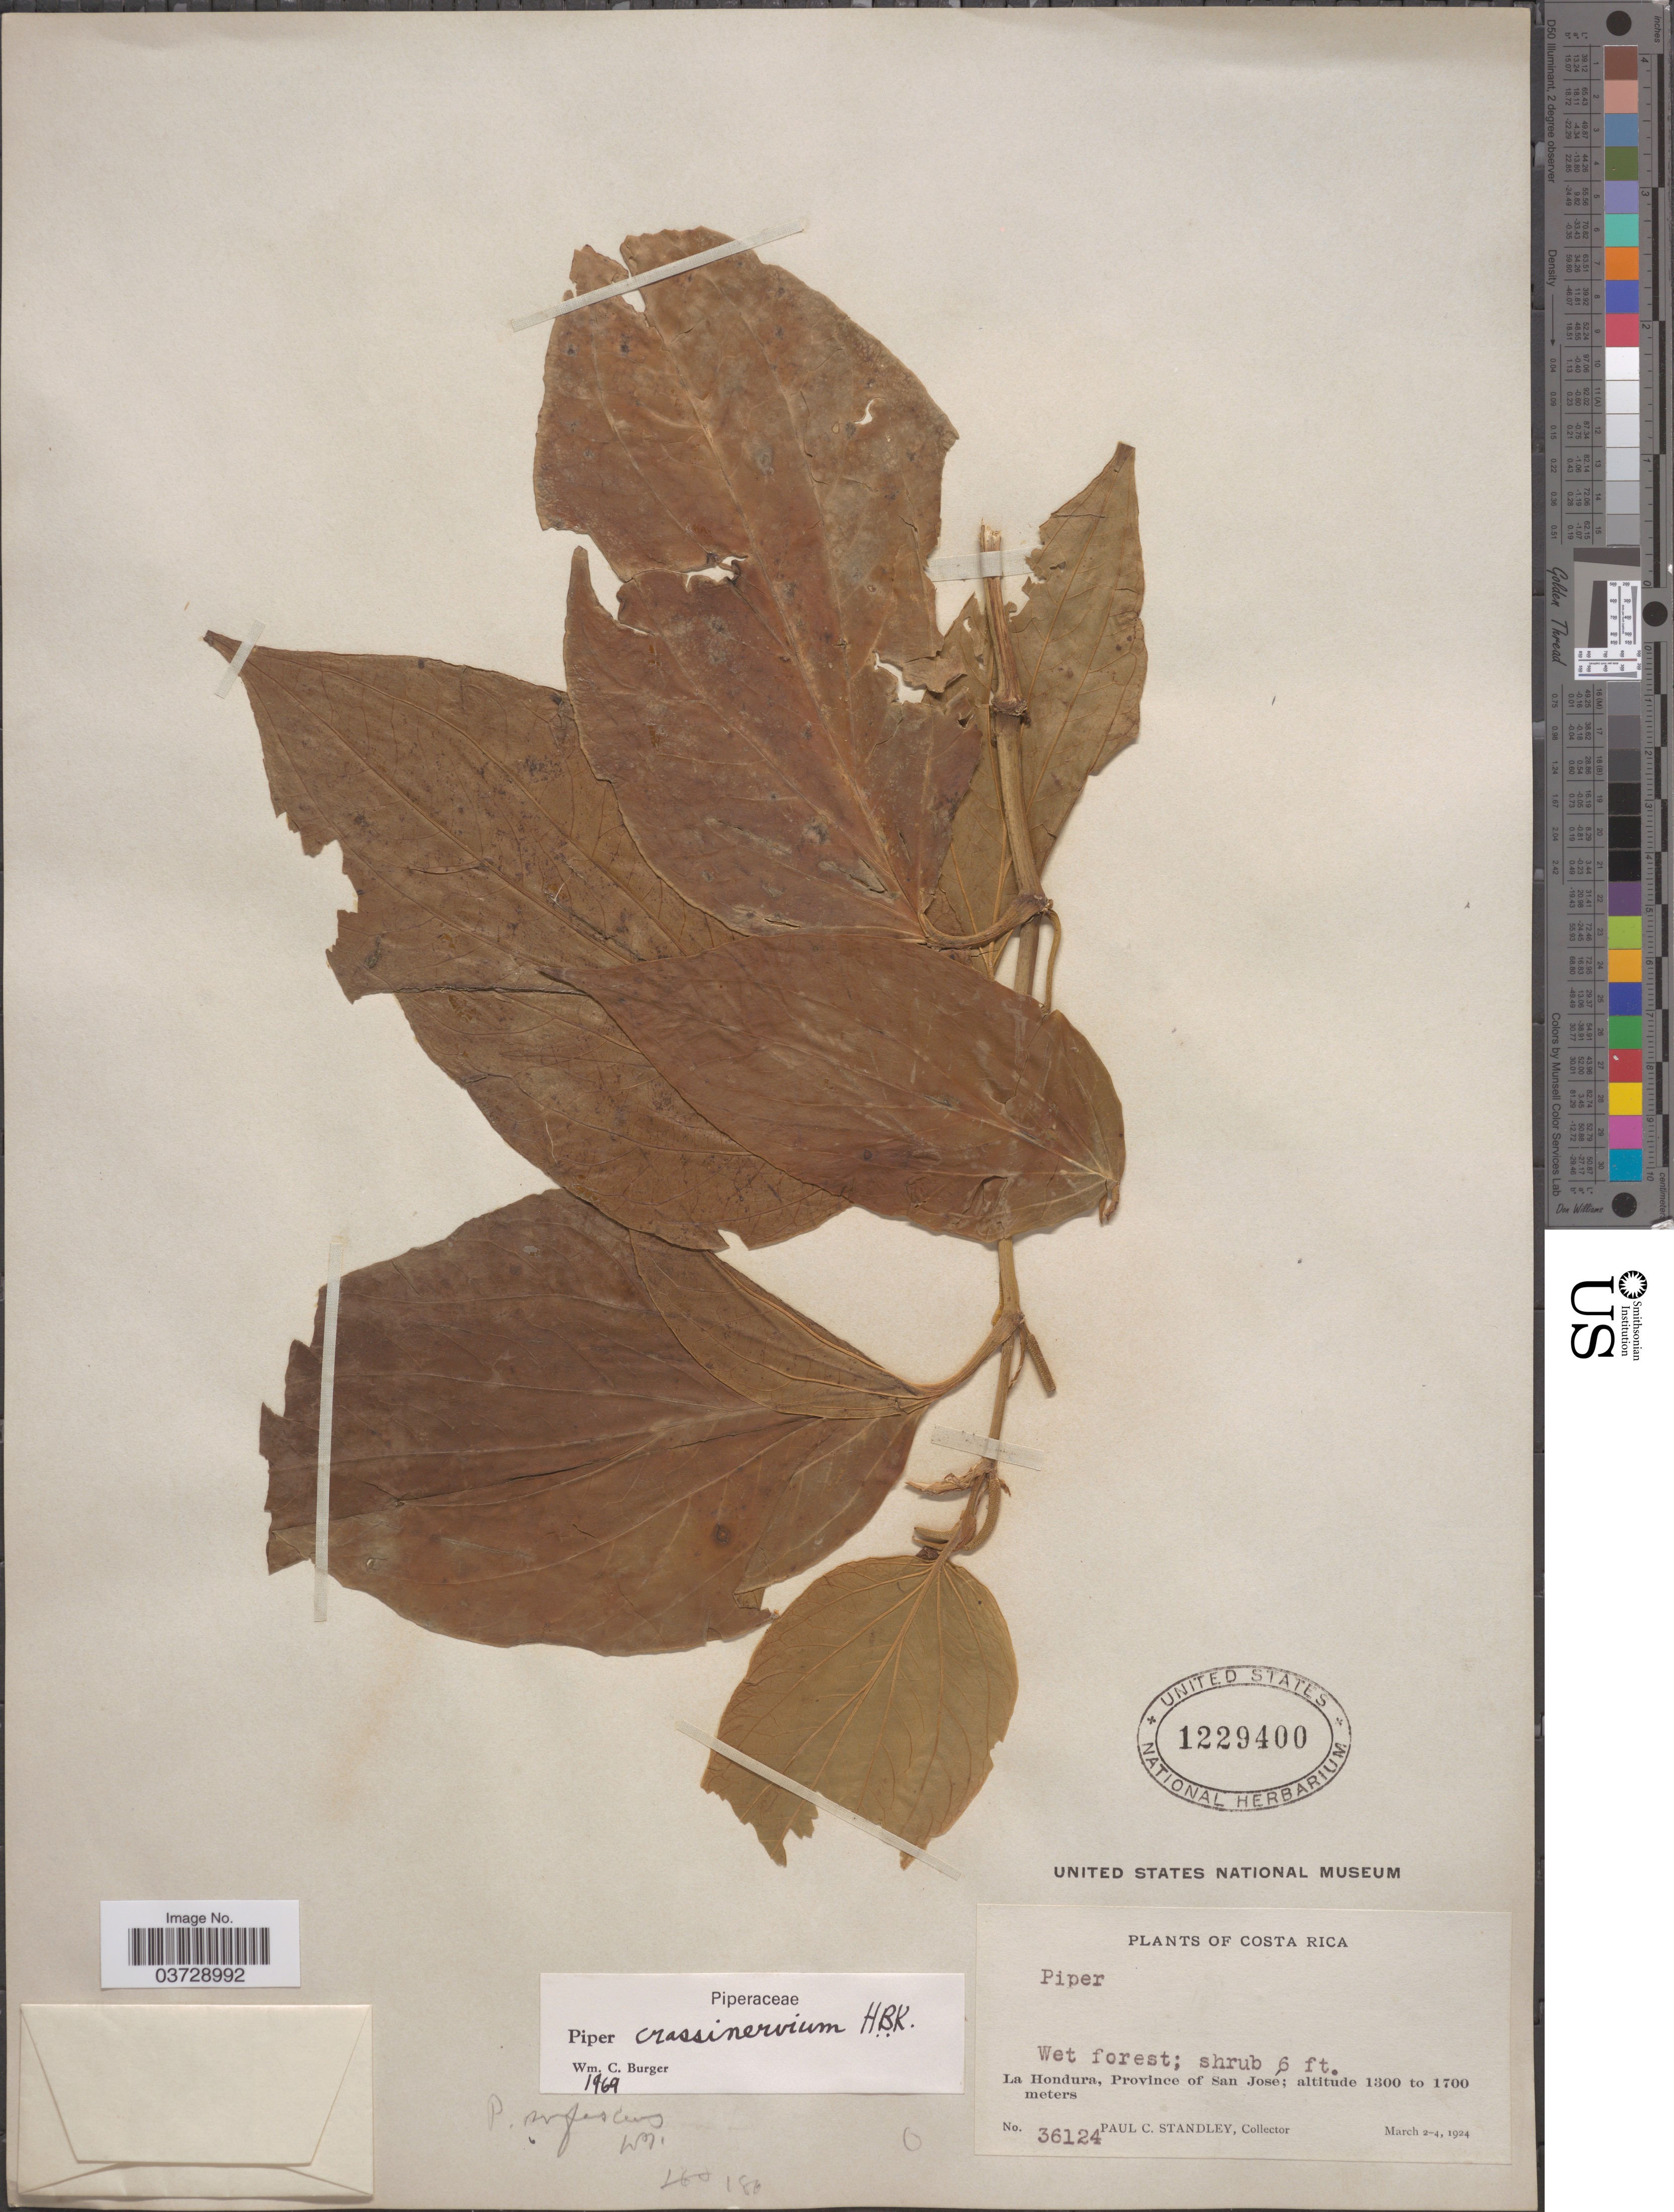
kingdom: Plantae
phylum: Tracheophyta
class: Magnoliopsida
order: Piperales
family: Piperaceae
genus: Piper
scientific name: Piper crassinervium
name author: Kunth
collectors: P. C. Standley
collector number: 36124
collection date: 1924-03-02/1924-03-04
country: Costa Rica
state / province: San José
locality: La Hondura.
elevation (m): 1300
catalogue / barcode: US 1229400